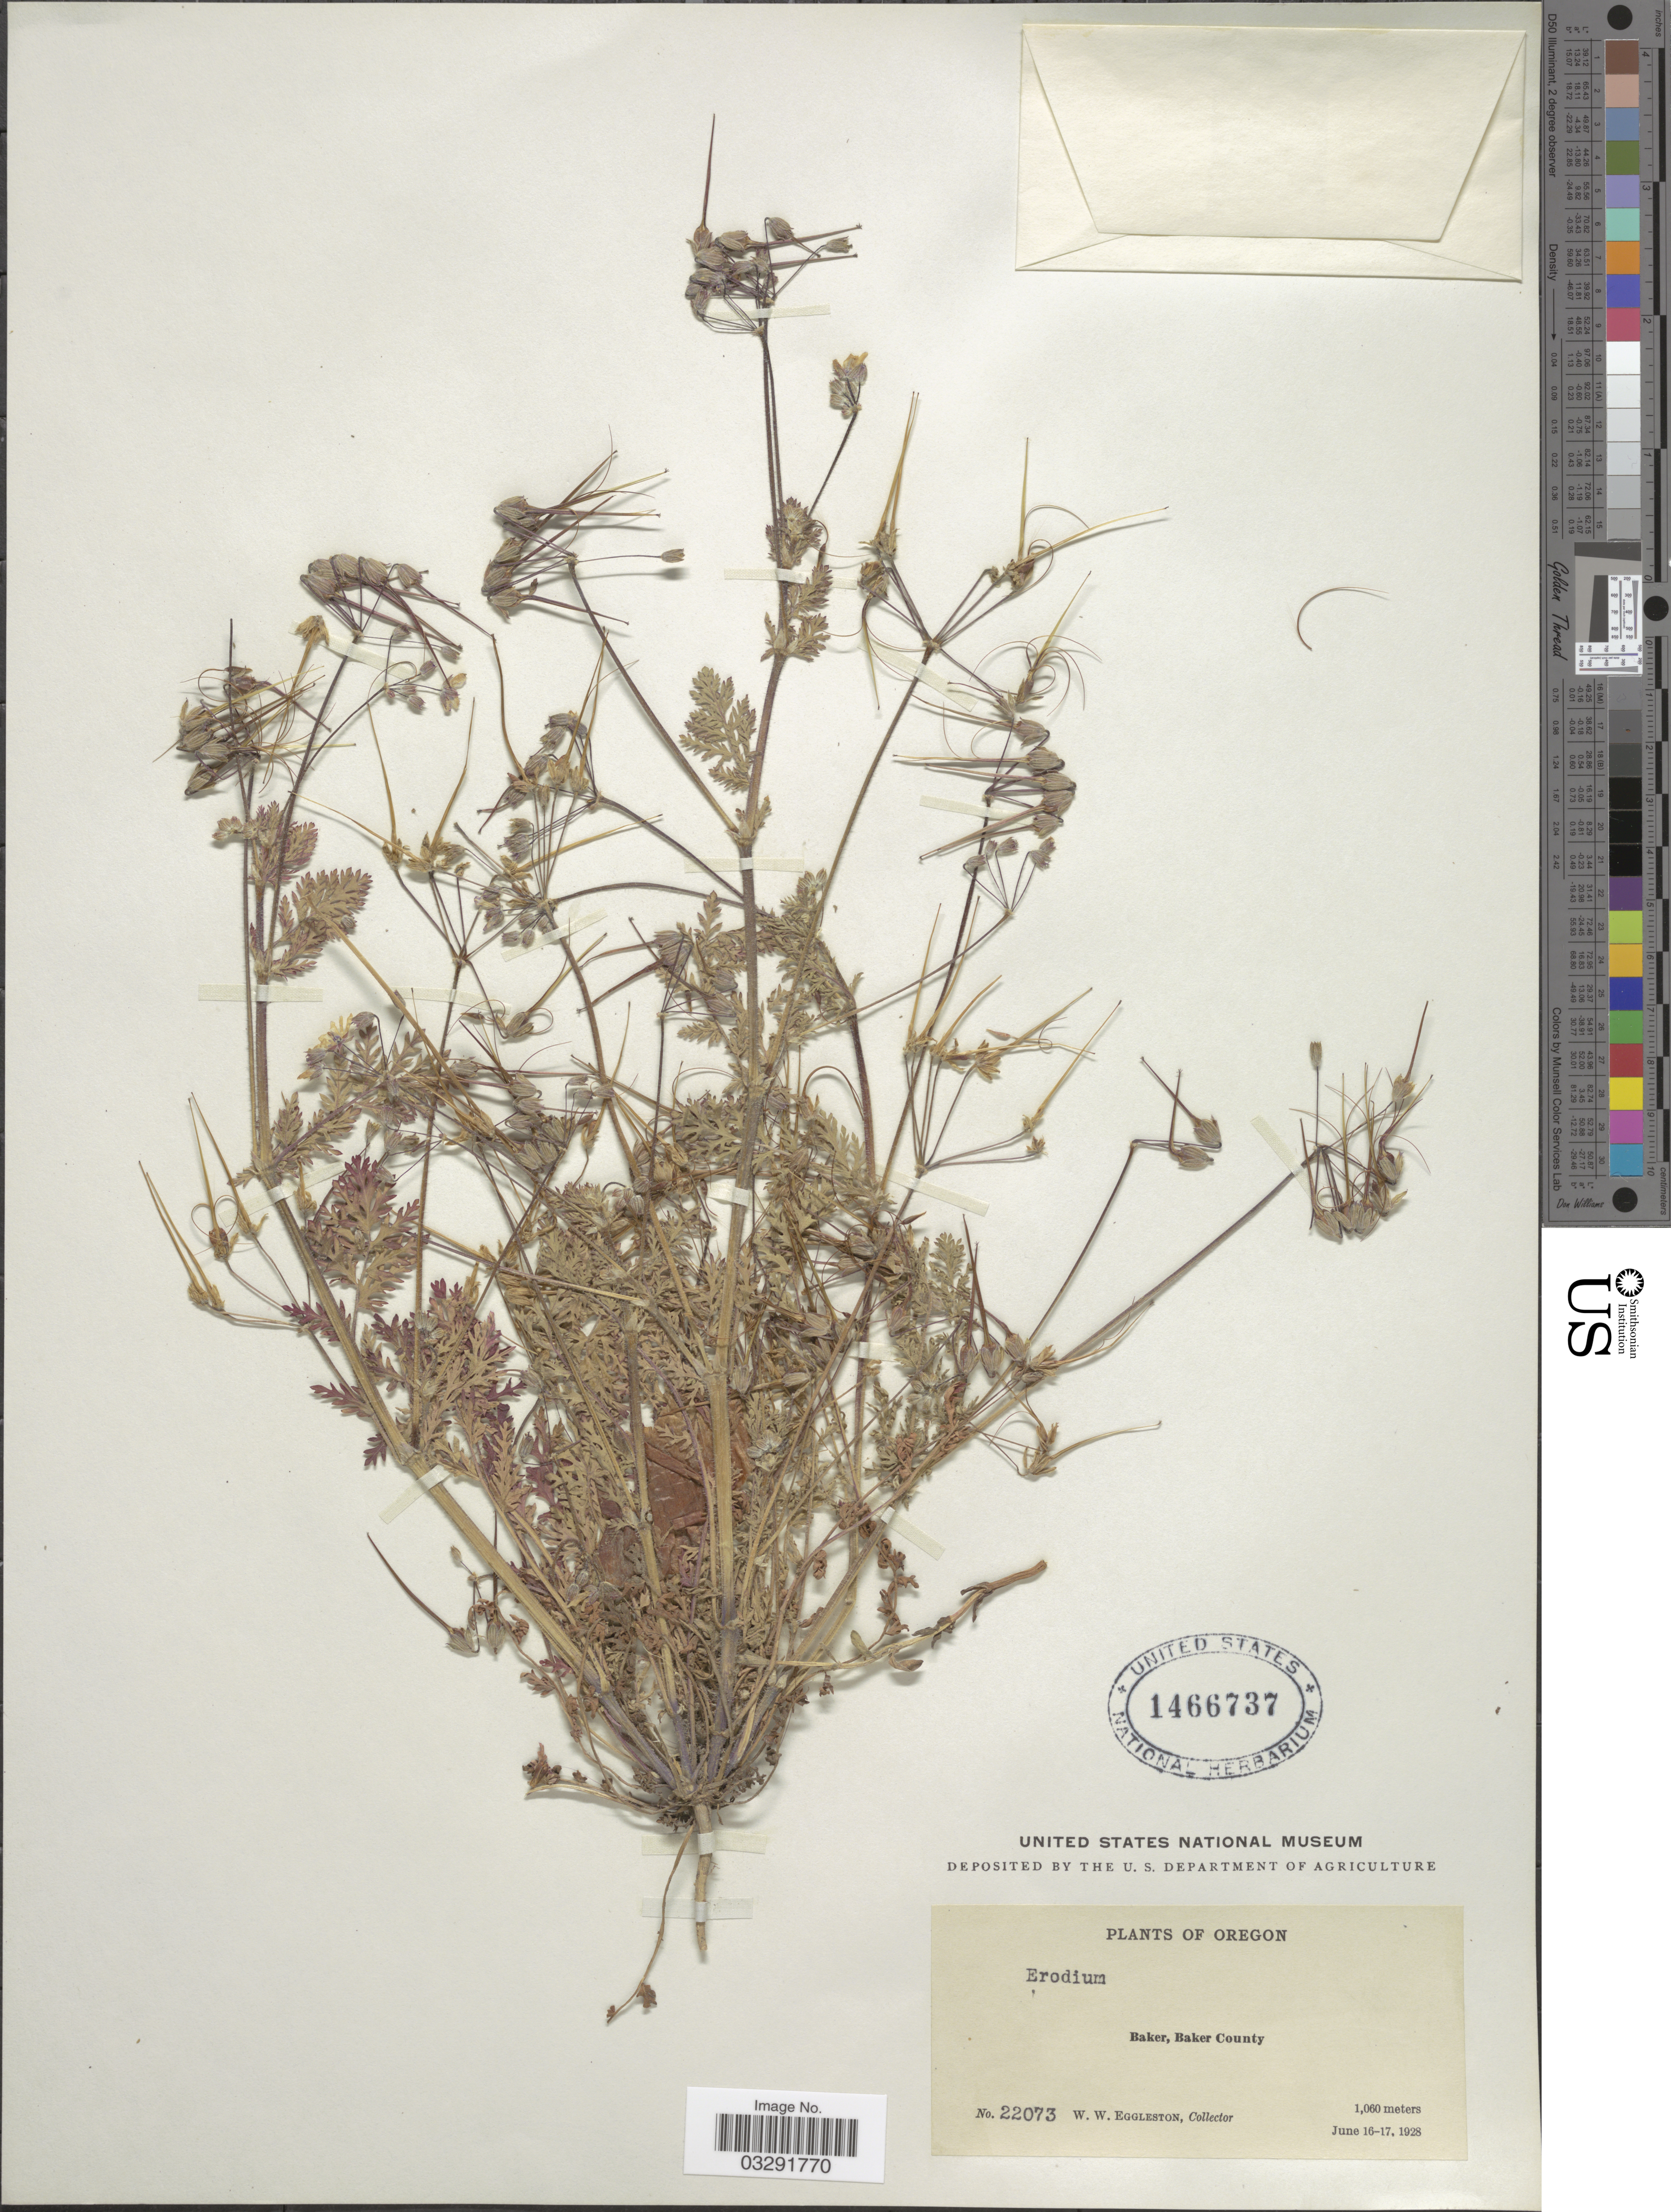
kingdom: Plantae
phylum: Tracheophyta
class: Magnoliopsida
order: Geraniales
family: Geraniaceae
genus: Erodium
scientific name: Erodium cicutarium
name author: (L.) L'Hér.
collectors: W. W. Eggleston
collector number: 22073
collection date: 1928-06-16/1928-06-17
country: United States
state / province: Oregon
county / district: Baker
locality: Baker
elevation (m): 1060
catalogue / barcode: US 1466737